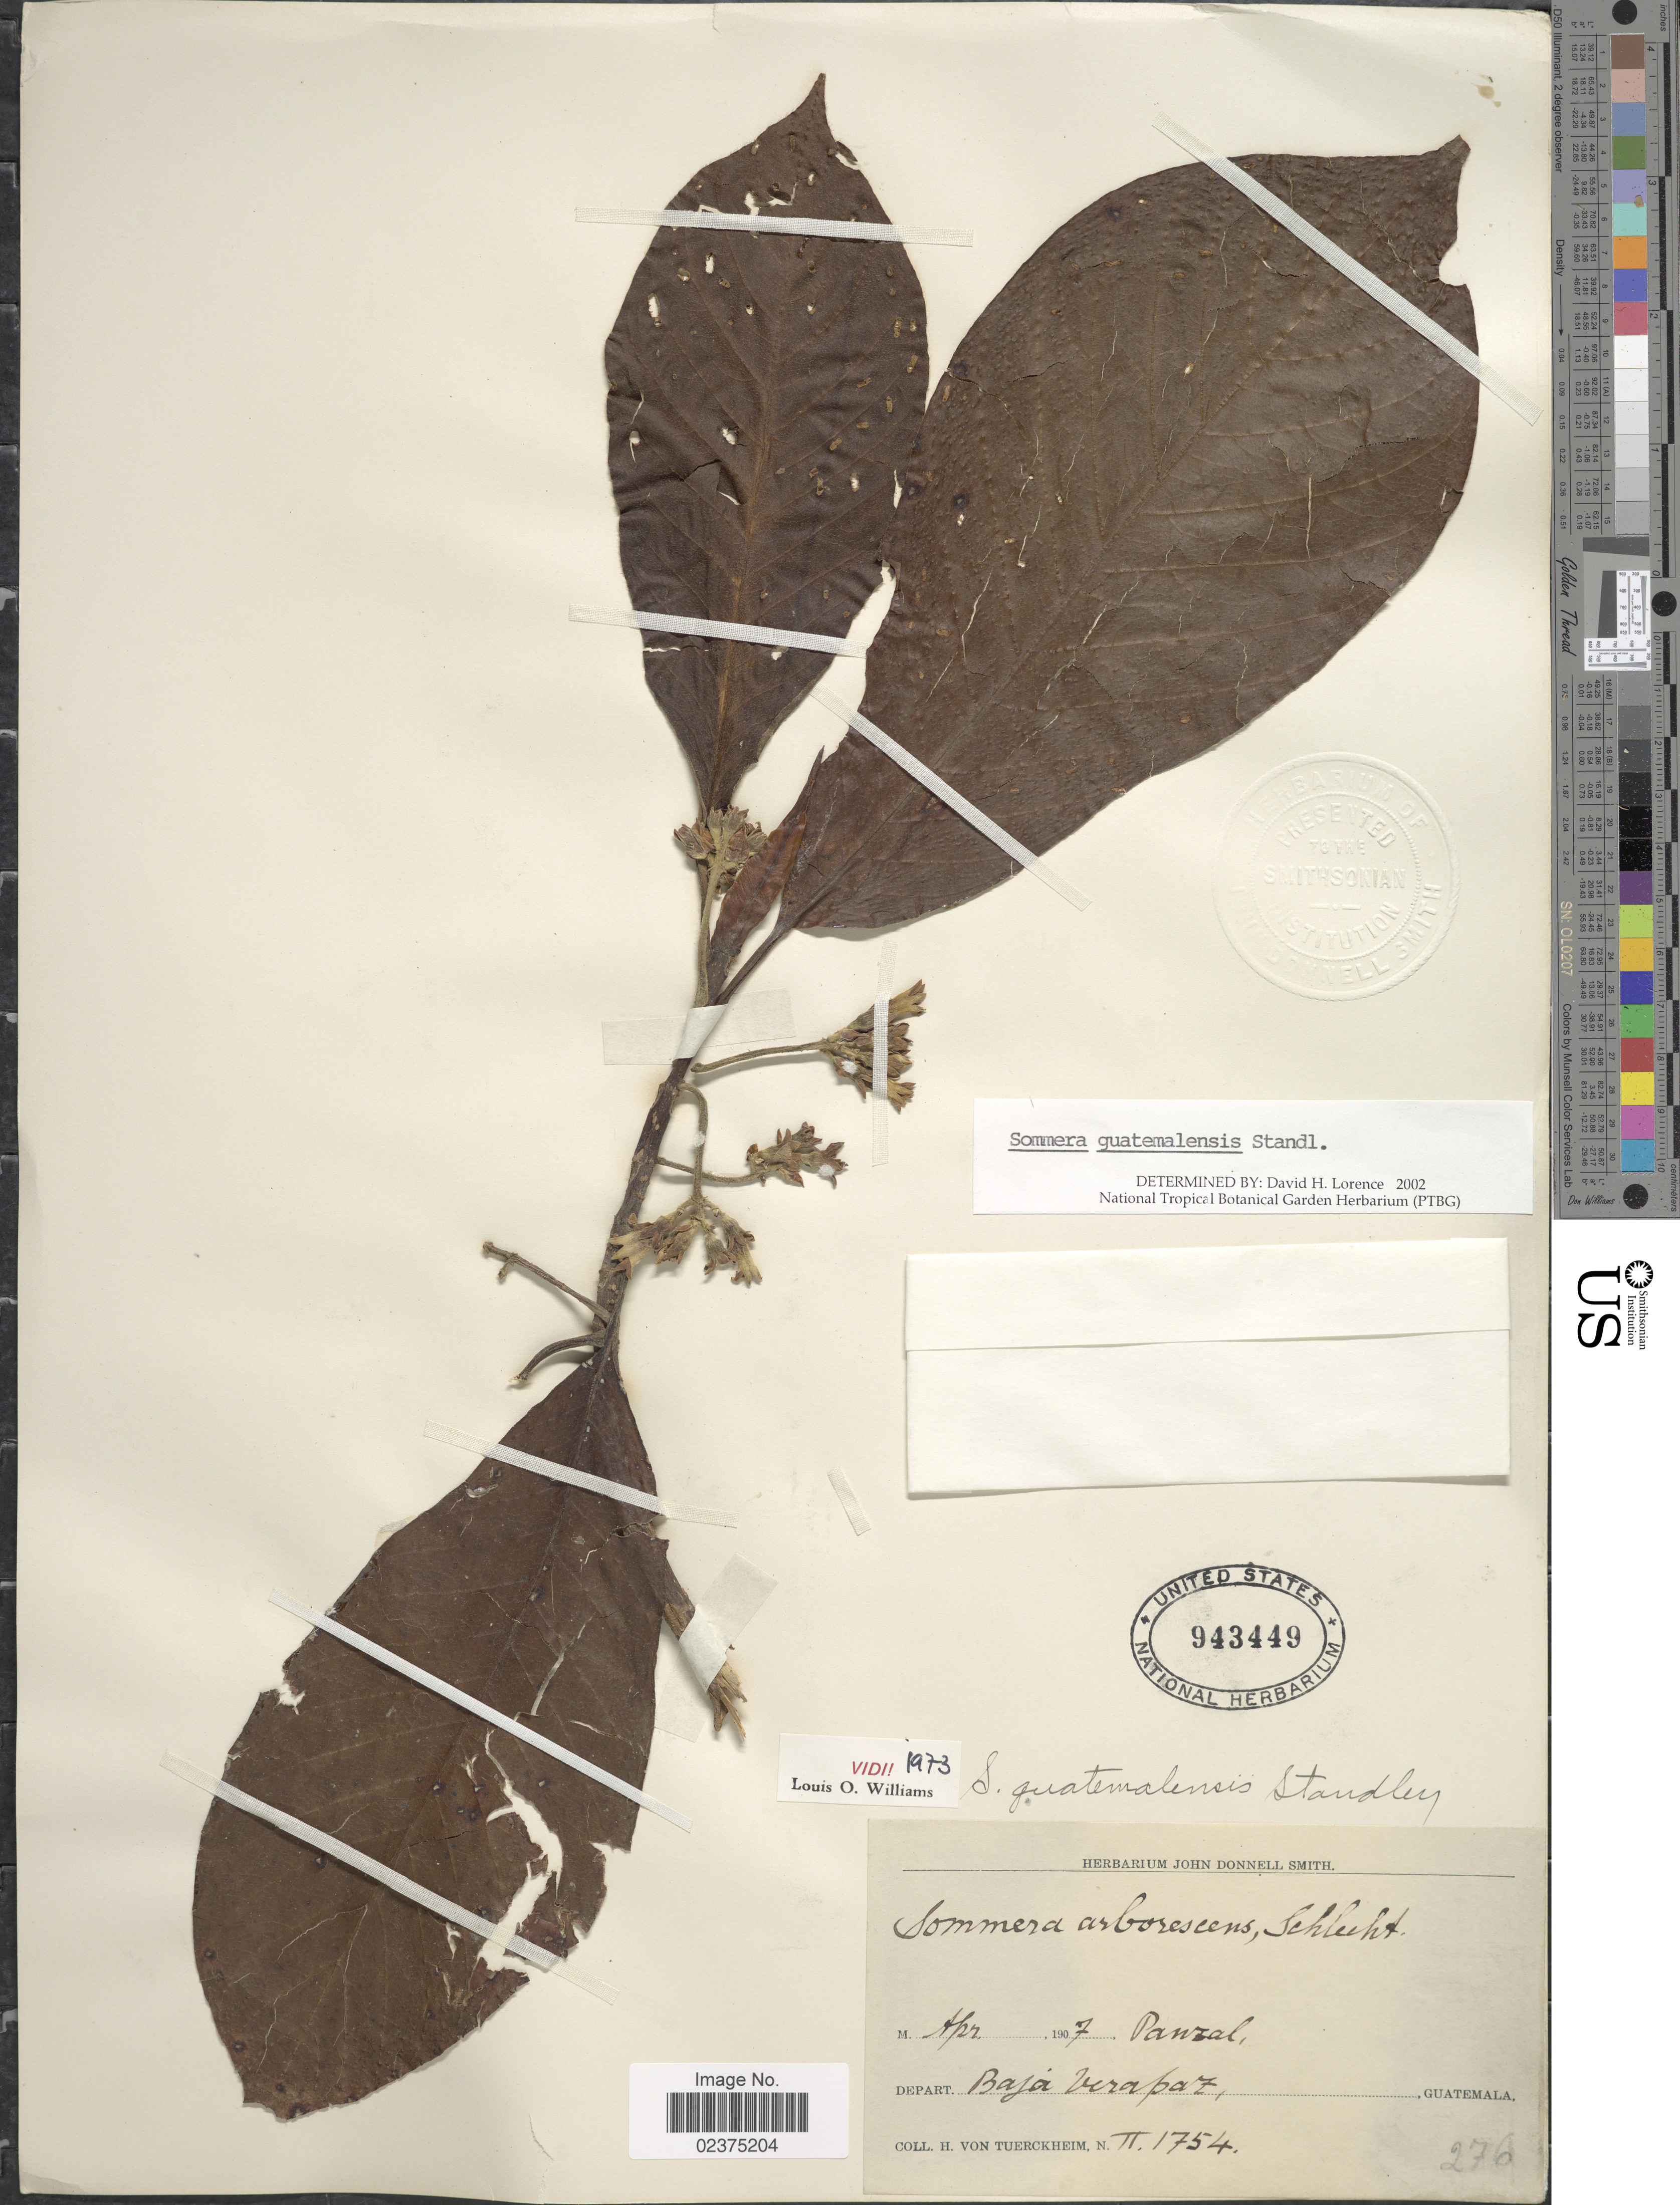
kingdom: Plantae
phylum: Tracheophyta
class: Magnoliopsida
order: Gentianales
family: Rubiaceae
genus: Sommera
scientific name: Sommera guatemalensis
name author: Standl.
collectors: H. von Türckheim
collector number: II 1754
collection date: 1907-04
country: Guatemala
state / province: Baja Verapaz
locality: Depart. Baja Verapaz, Panzal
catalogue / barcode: US 943449